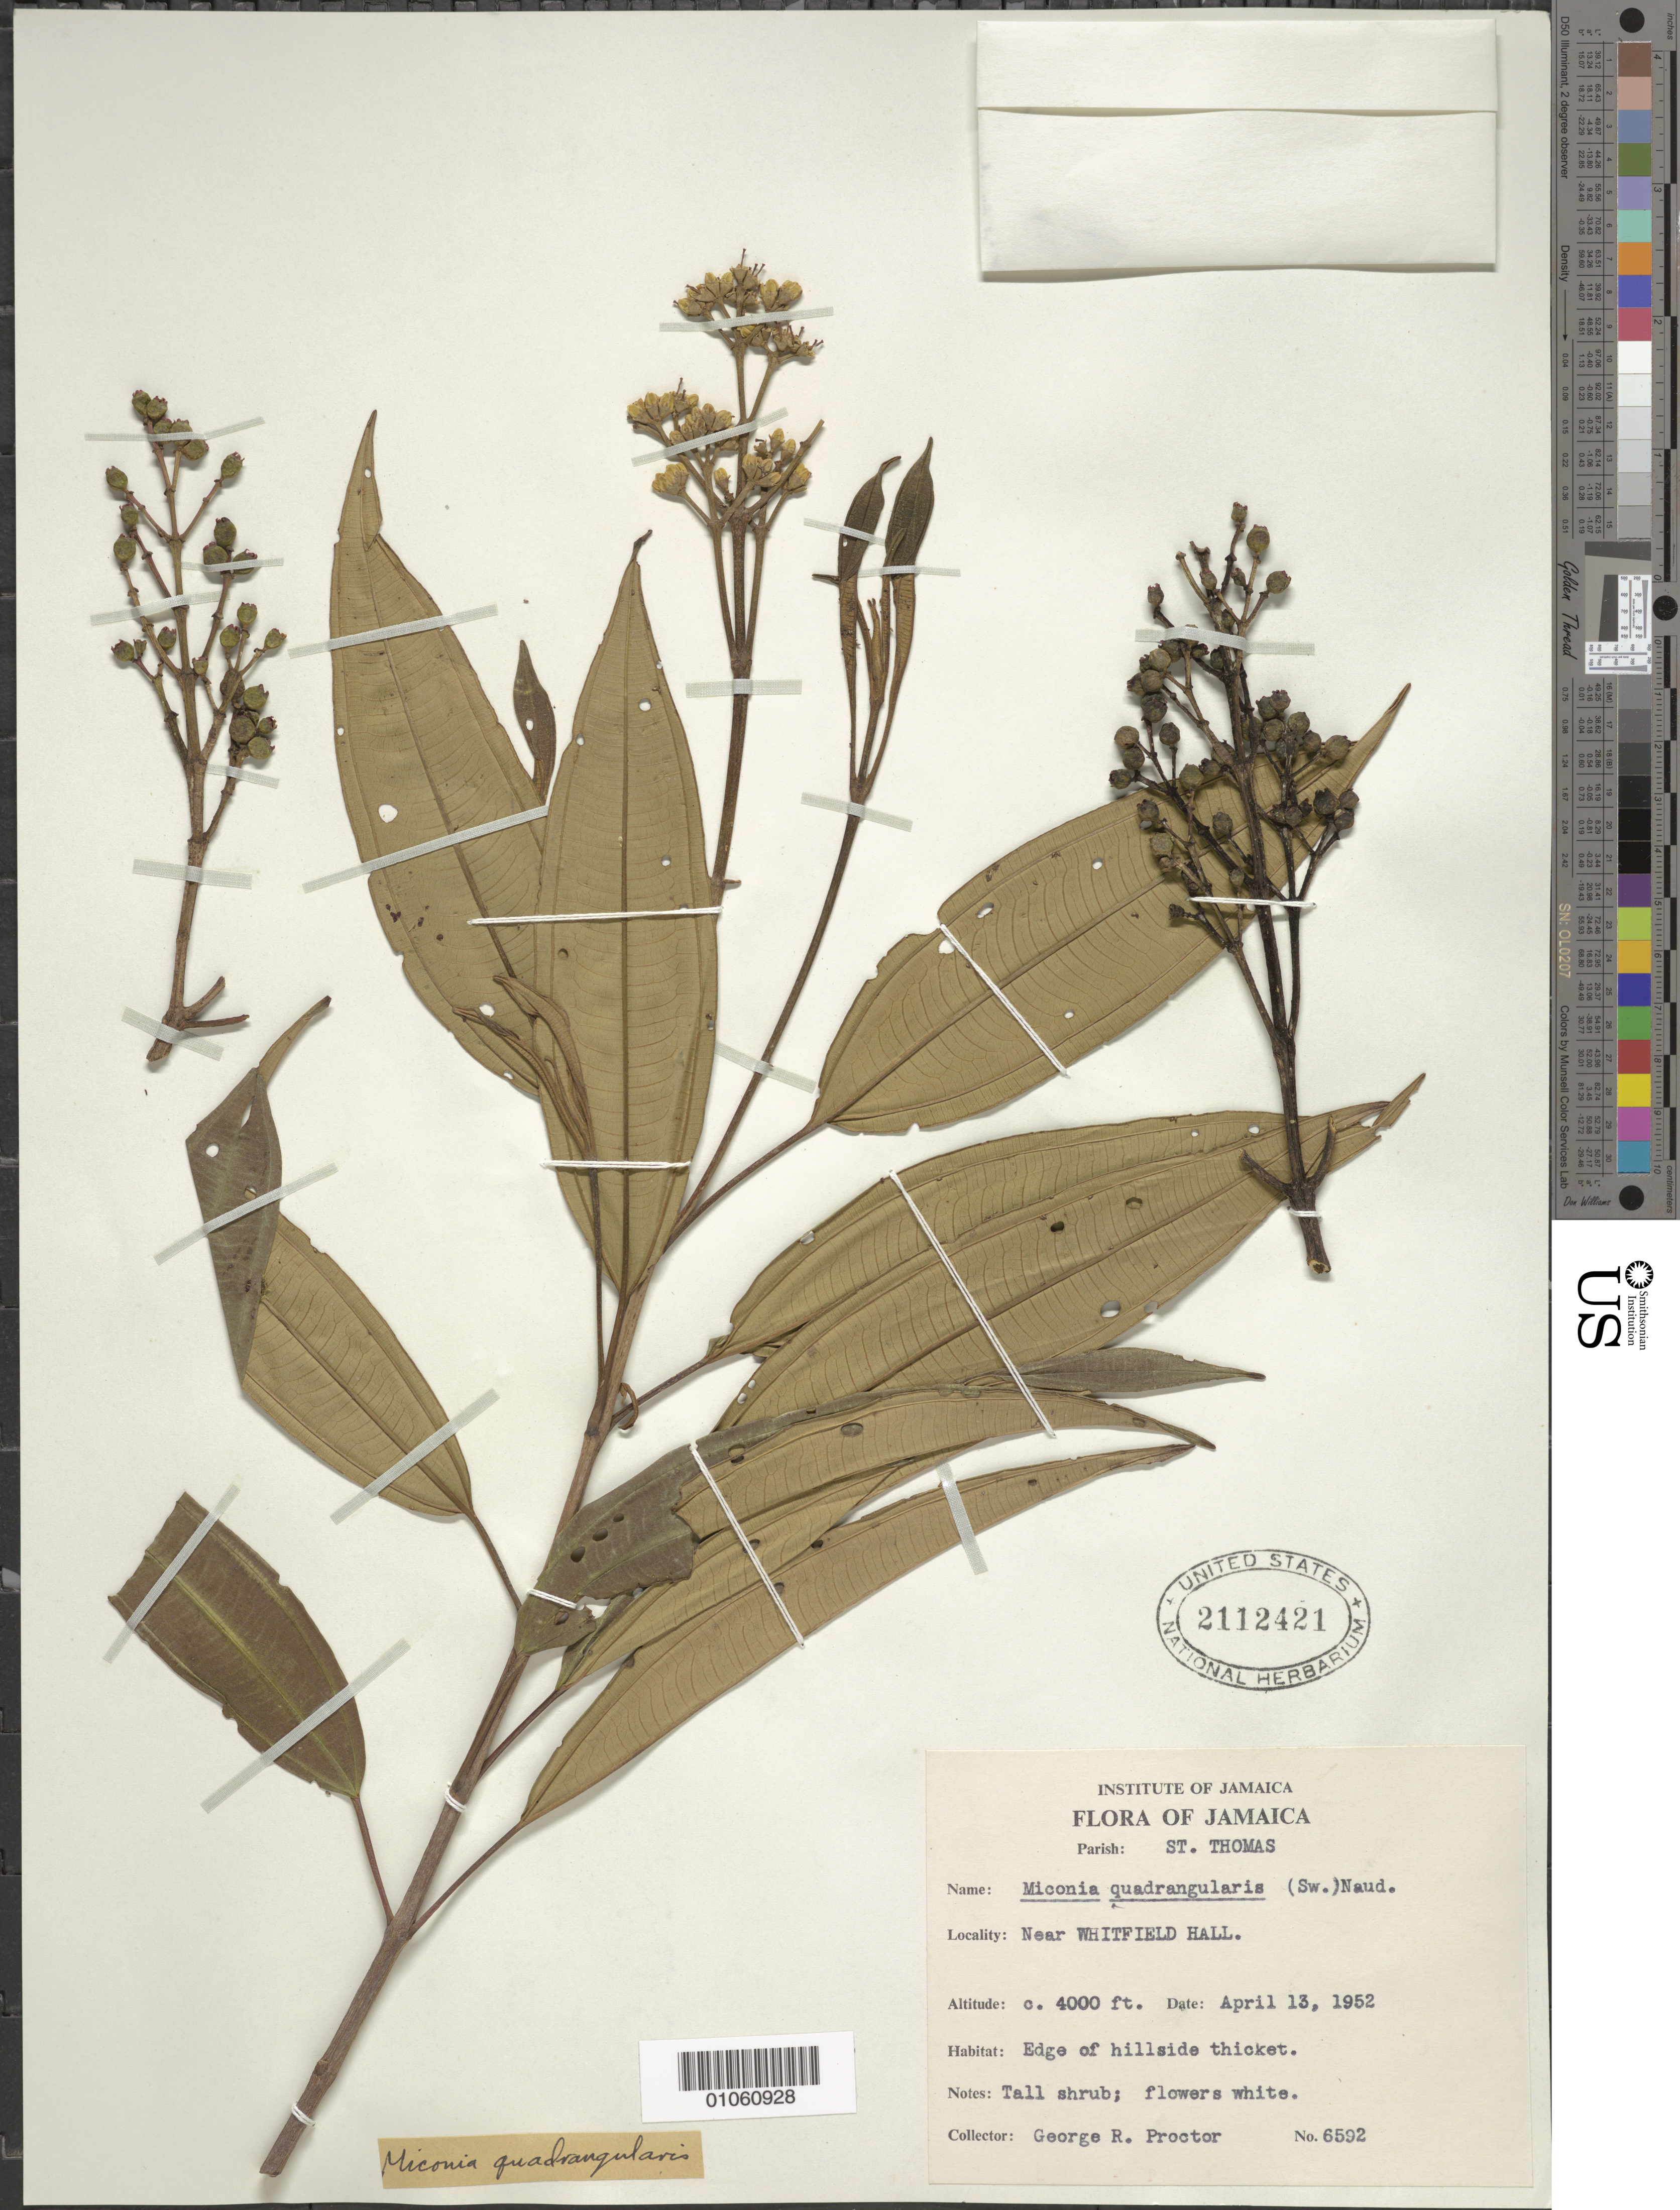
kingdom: Plantae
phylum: Tracheophyta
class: Magnoliopsida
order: Myrtales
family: Melastomataceae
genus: Miconia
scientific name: Miconia quadrangularis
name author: (Sw.) Naudin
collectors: G. R. Proctor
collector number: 6592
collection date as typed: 13 Apr 1952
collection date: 1952-04-13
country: Jamaica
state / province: Saint Thomas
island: Jamaica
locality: Whitfield Hall, near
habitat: Edge of hillside thicket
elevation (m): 1219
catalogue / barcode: US 2112421